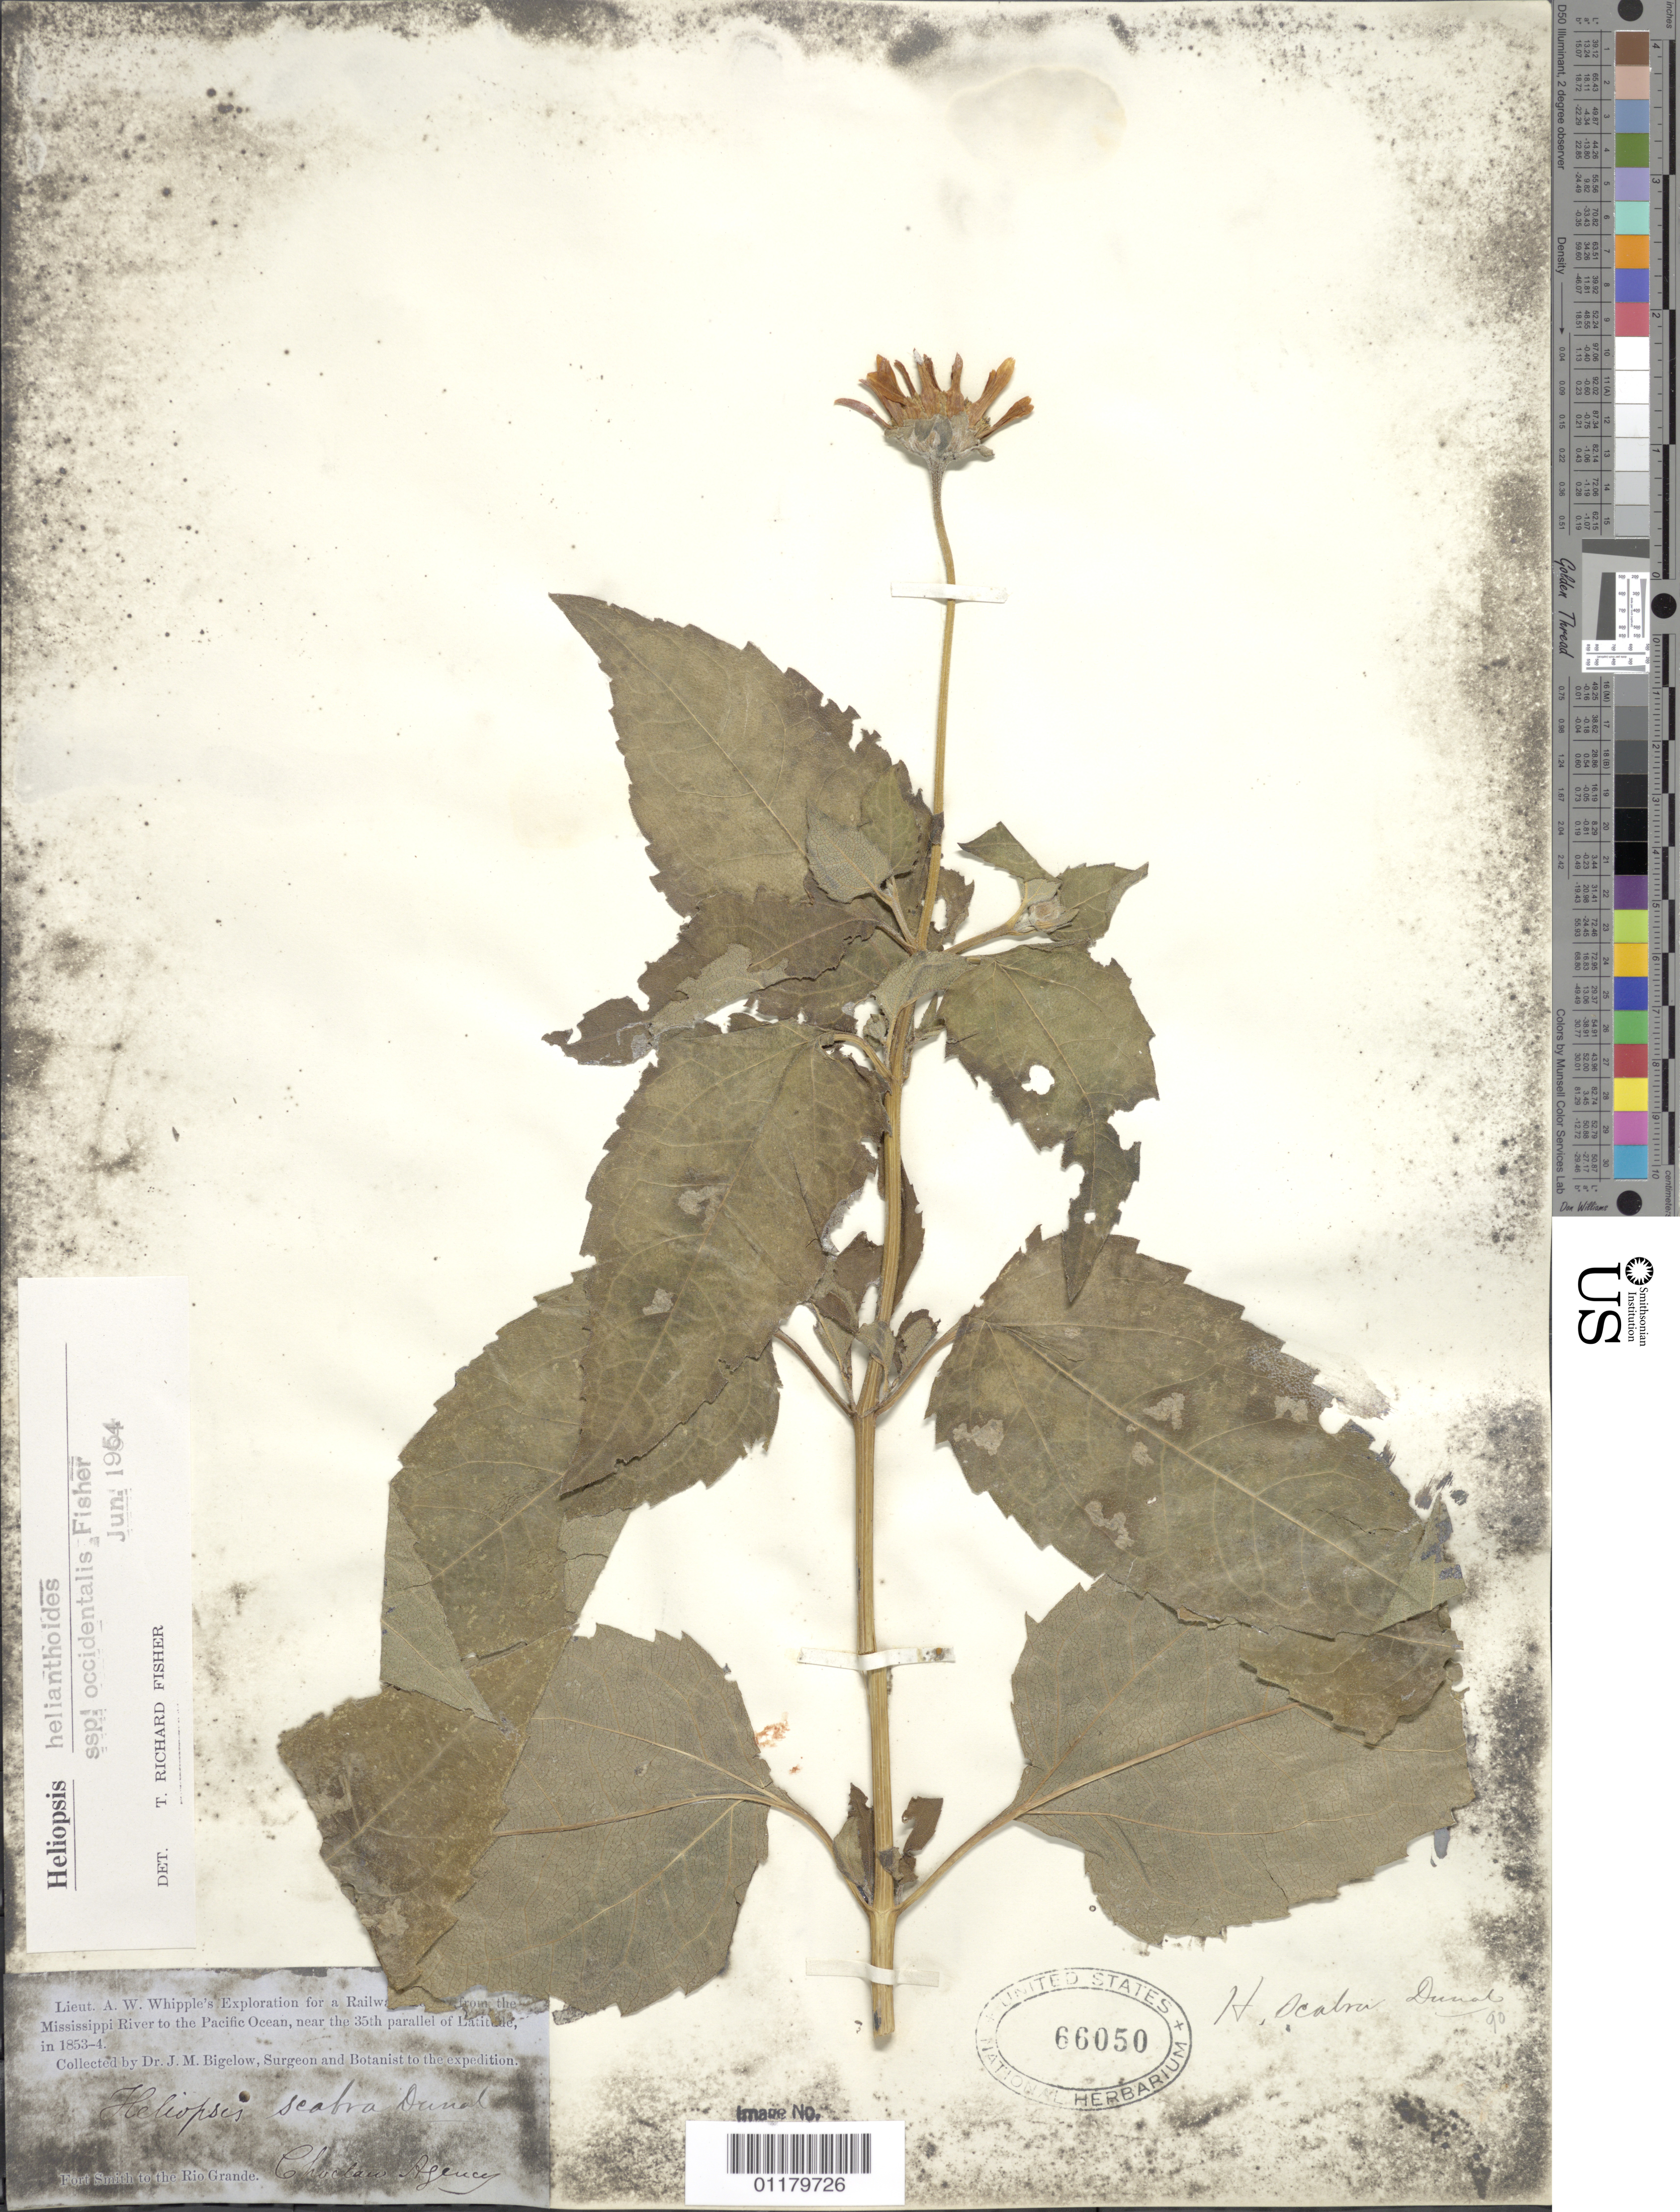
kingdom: Plantae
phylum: Tracheophyta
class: Magnoliopsida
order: Asterales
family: Asteraceae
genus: Heliopsis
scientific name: Heliopsis helianthoides subsp. occidentalis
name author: T.R. Fisher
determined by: Fisher, T. R.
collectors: J. M. Bigelow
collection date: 1853/1854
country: United States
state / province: Oklahoma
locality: Choctaw Agency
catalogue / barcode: US 66050